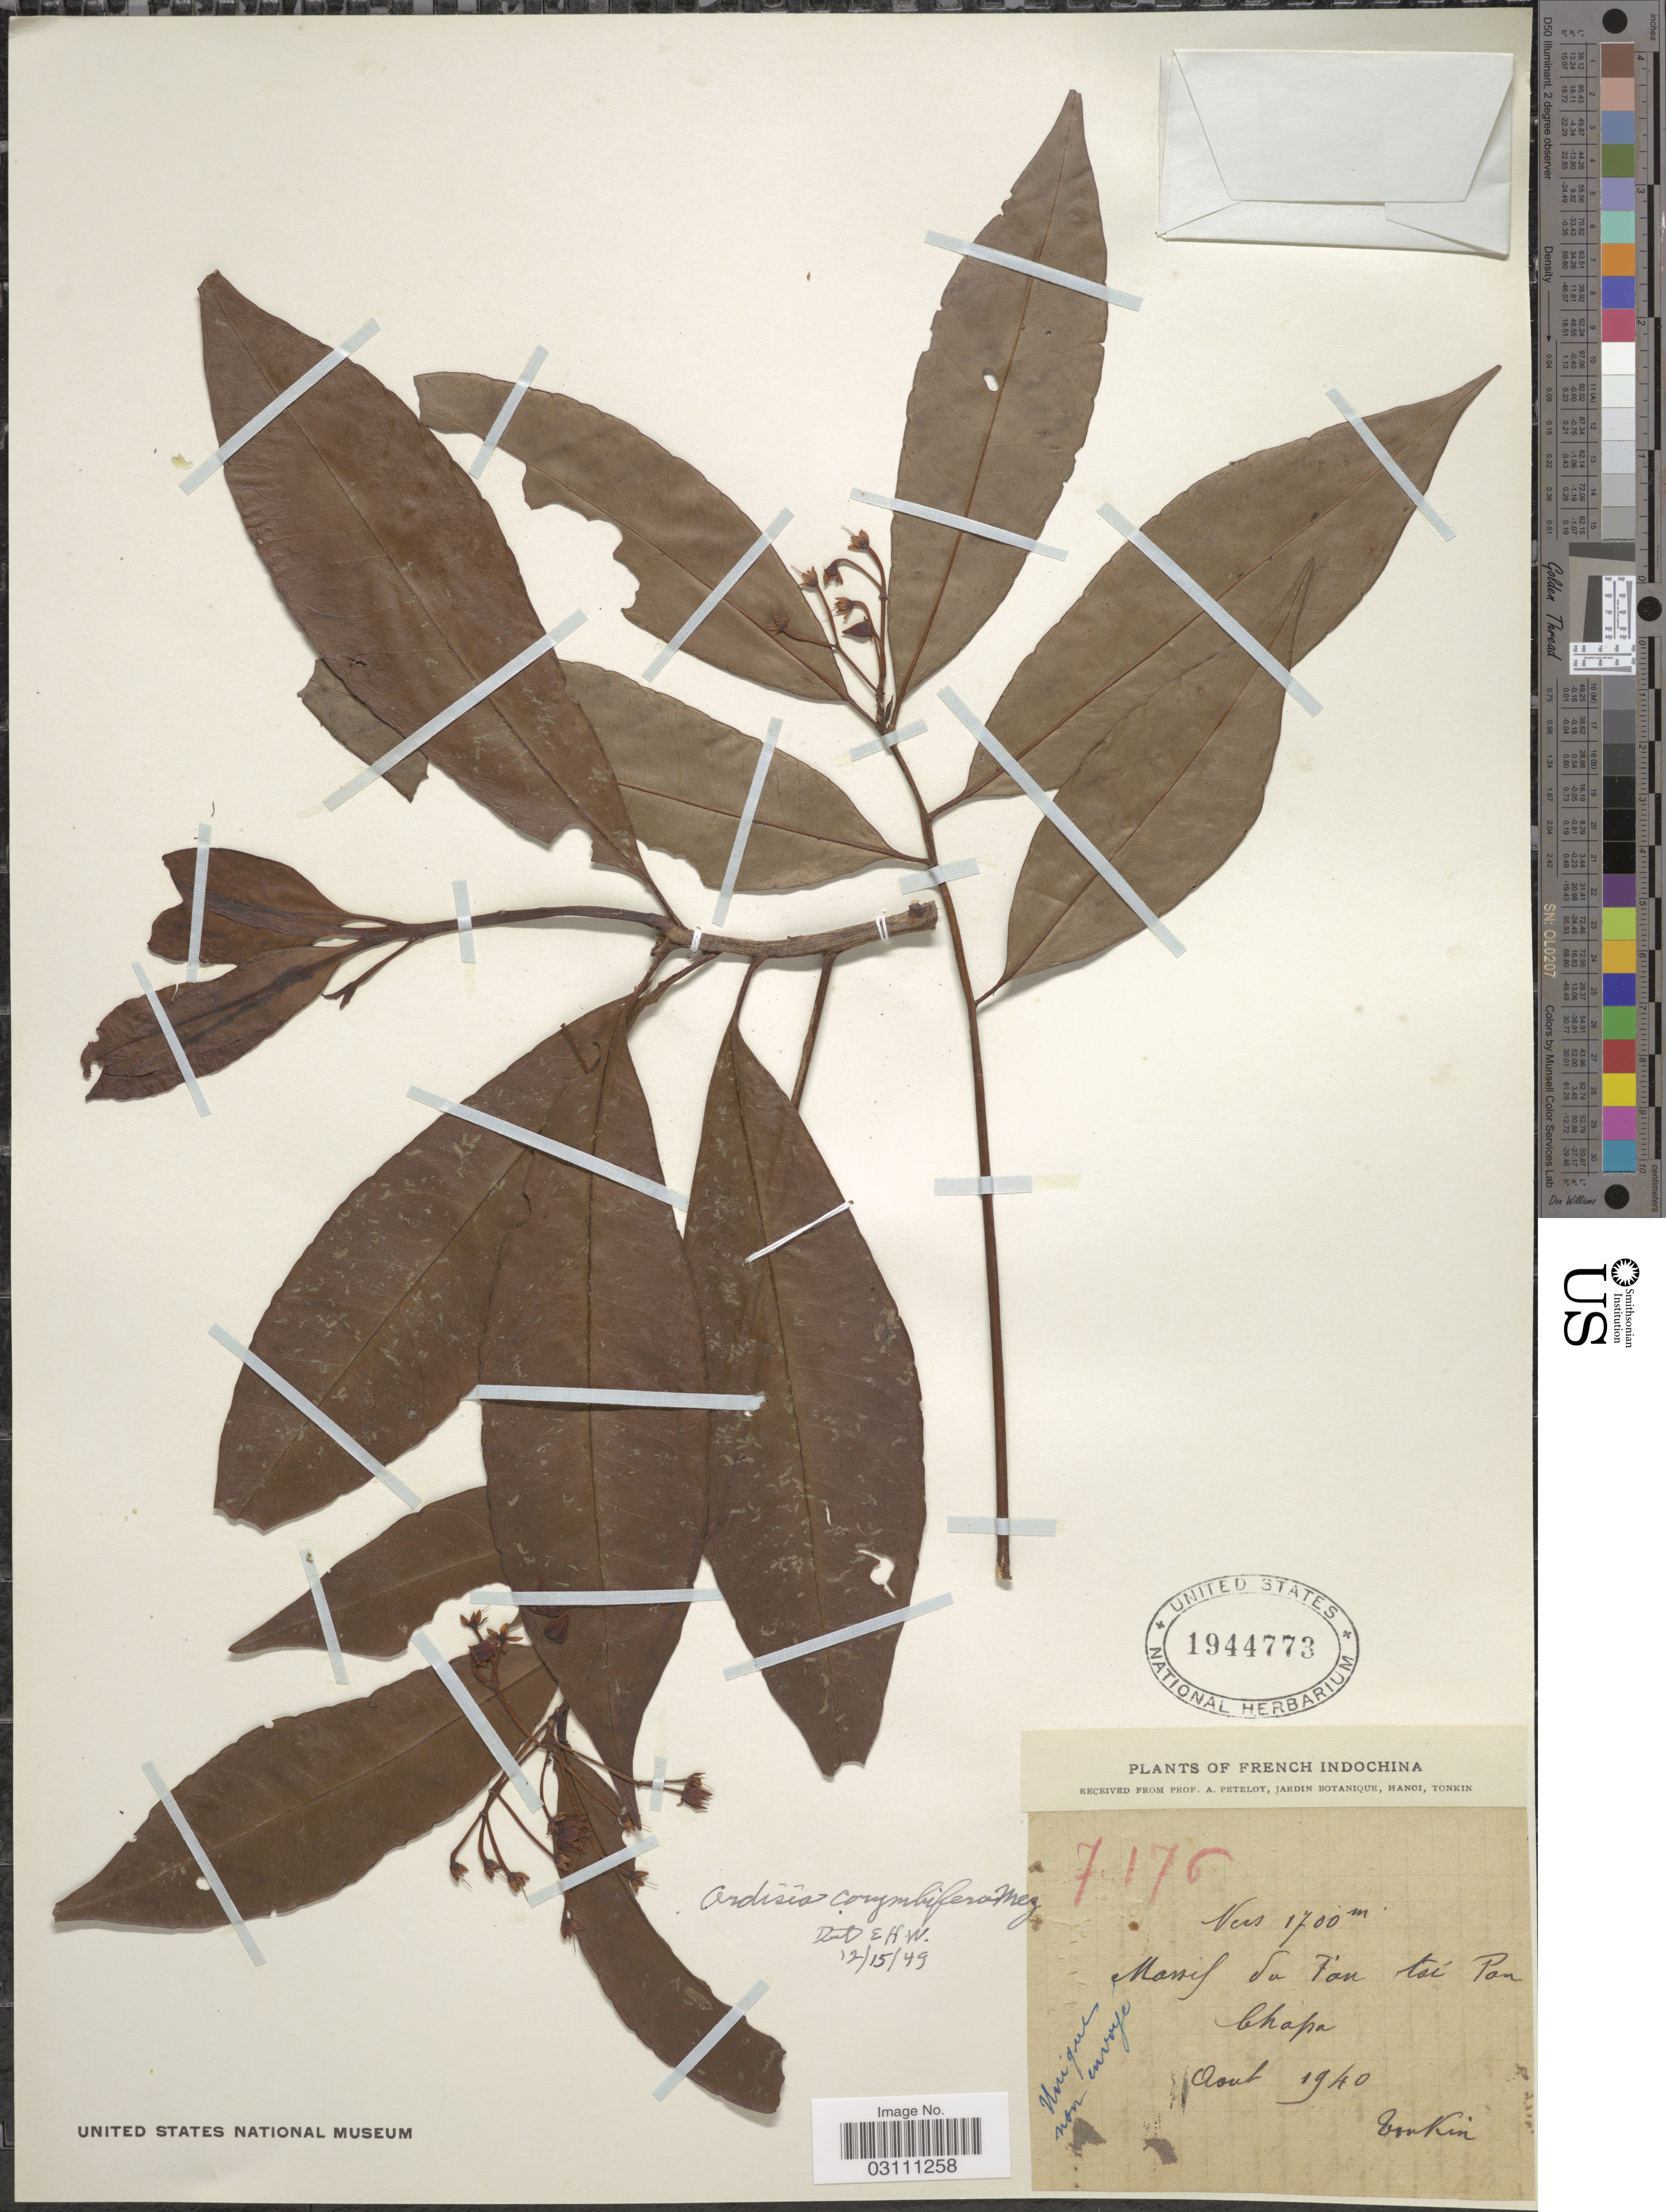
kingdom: Plantae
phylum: Tracheophyta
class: Magnoliopsida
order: Ericales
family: Primulaceae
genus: Ardisia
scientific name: Ardisia corymbifera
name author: Mez in Engl.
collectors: A. Petelot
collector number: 7176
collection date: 1940-08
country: Vietnam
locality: French Indochina. Massif du T'on [interpreted] tsi Pon Chapa.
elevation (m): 1700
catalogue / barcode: US 1944773